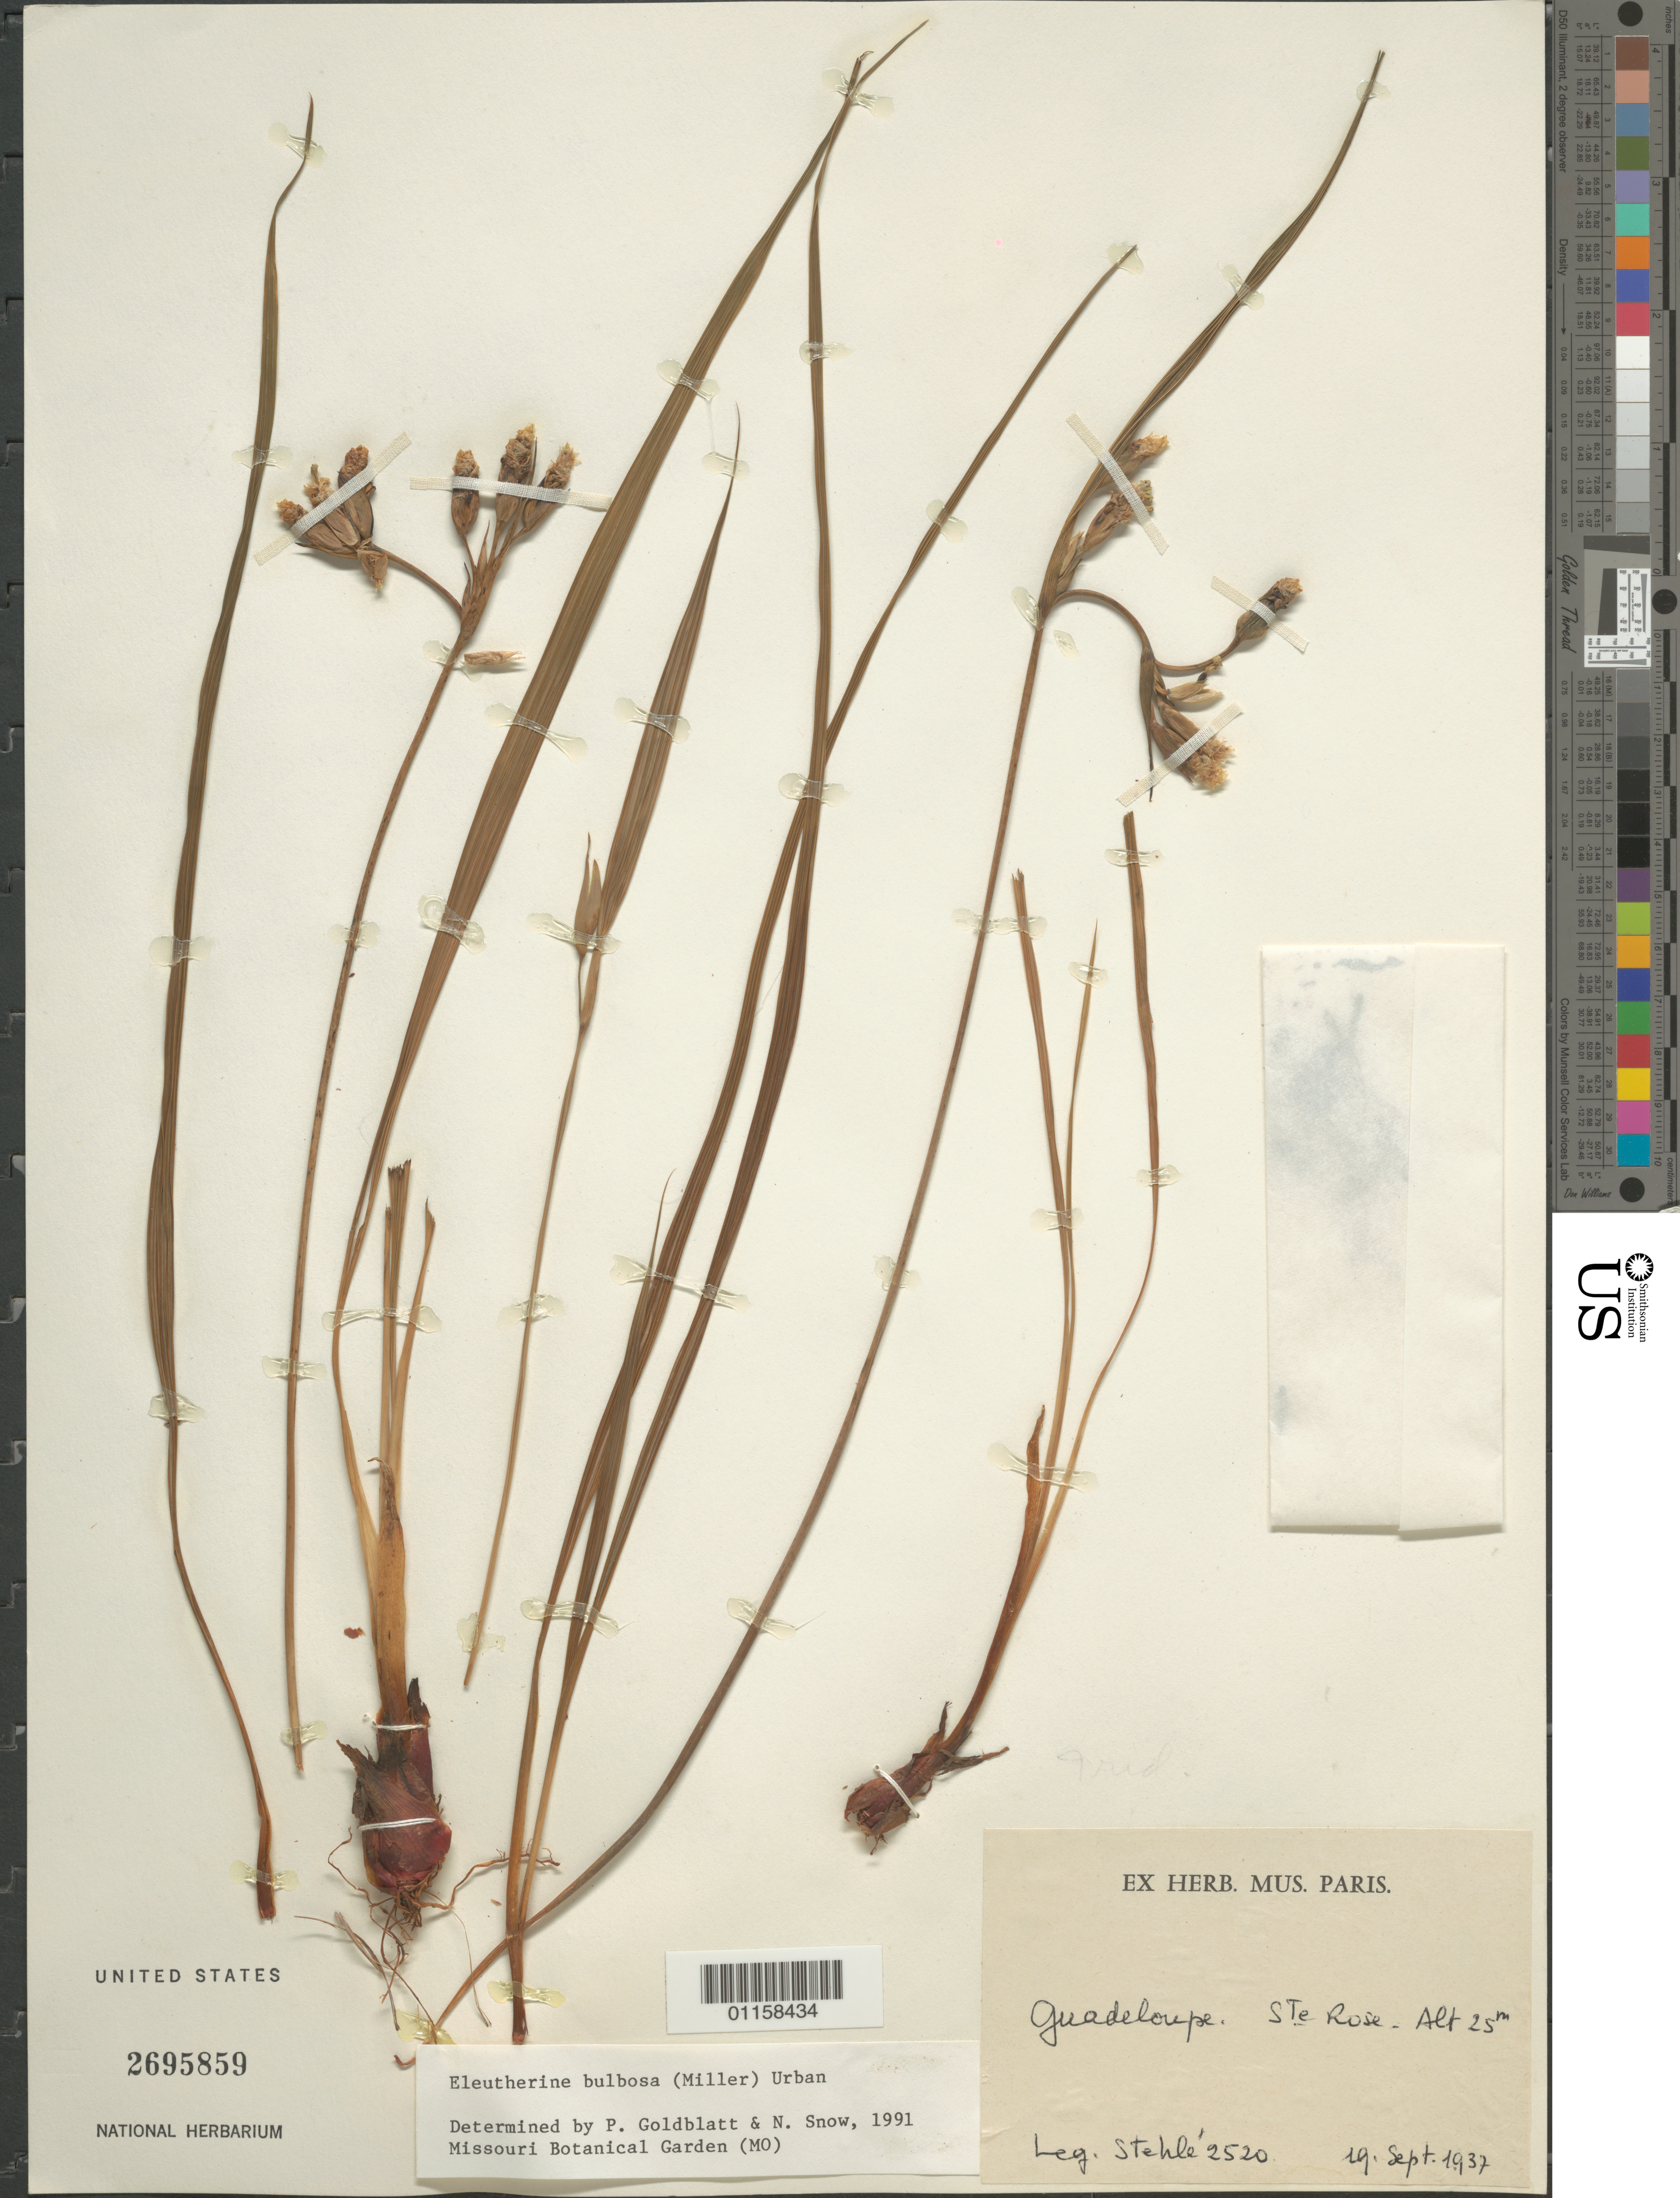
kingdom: Plantae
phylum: Tracheophyta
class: Liliopsida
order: Asparagales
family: Iridaceae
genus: Eleutherine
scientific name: Eleutherine bulbosa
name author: (Mill.) Urb.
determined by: Goldblatt, P.; Snow, N. W.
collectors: H. Stehlé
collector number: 2520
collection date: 1937-09-19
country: Guadeloupe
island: Basse Terre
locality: Ste. Rose.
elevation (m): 25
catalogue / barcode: US 2695859